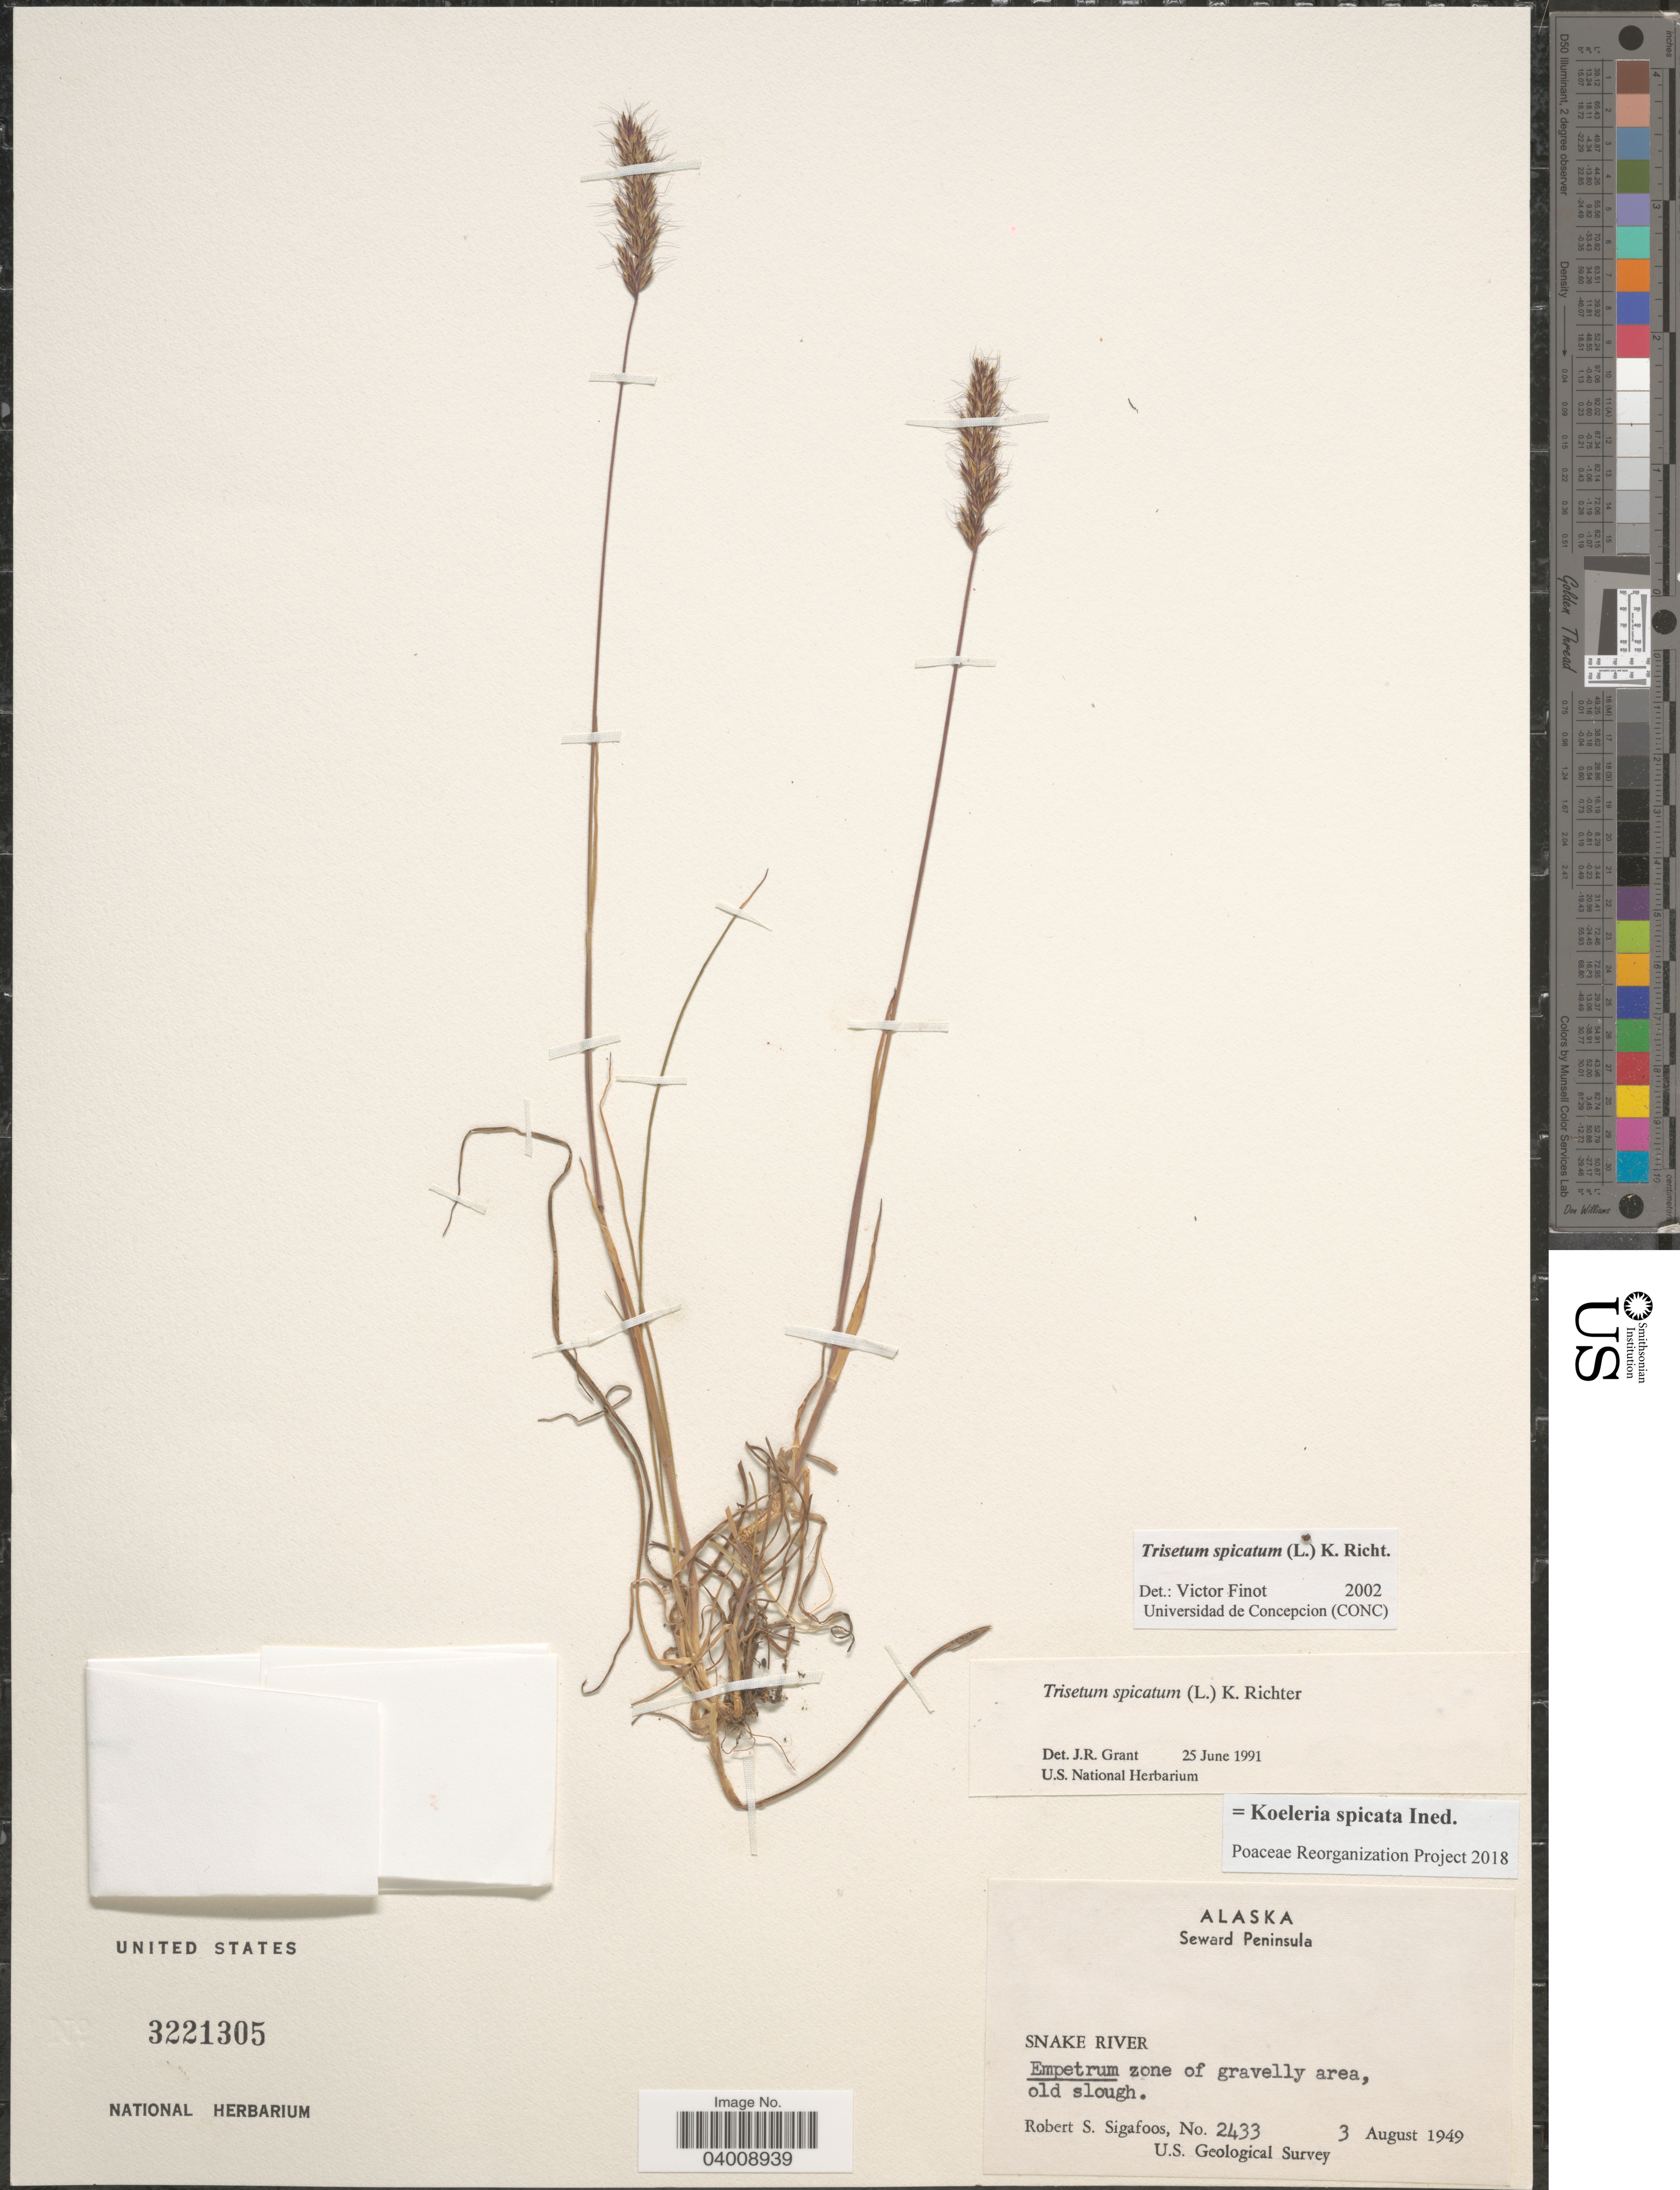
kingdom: Plantae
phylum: Tracheophyta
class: Liliopsida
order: Poales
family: Poaceae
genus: Koeleria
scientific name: Koeleria spicata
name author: (L.) Barberá et al.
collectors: R. Sigafoos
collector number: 2433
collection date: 1949-08-03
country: United States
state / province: Alaska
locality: Seward Peninsula. Snake River.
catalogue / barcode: US 3221305